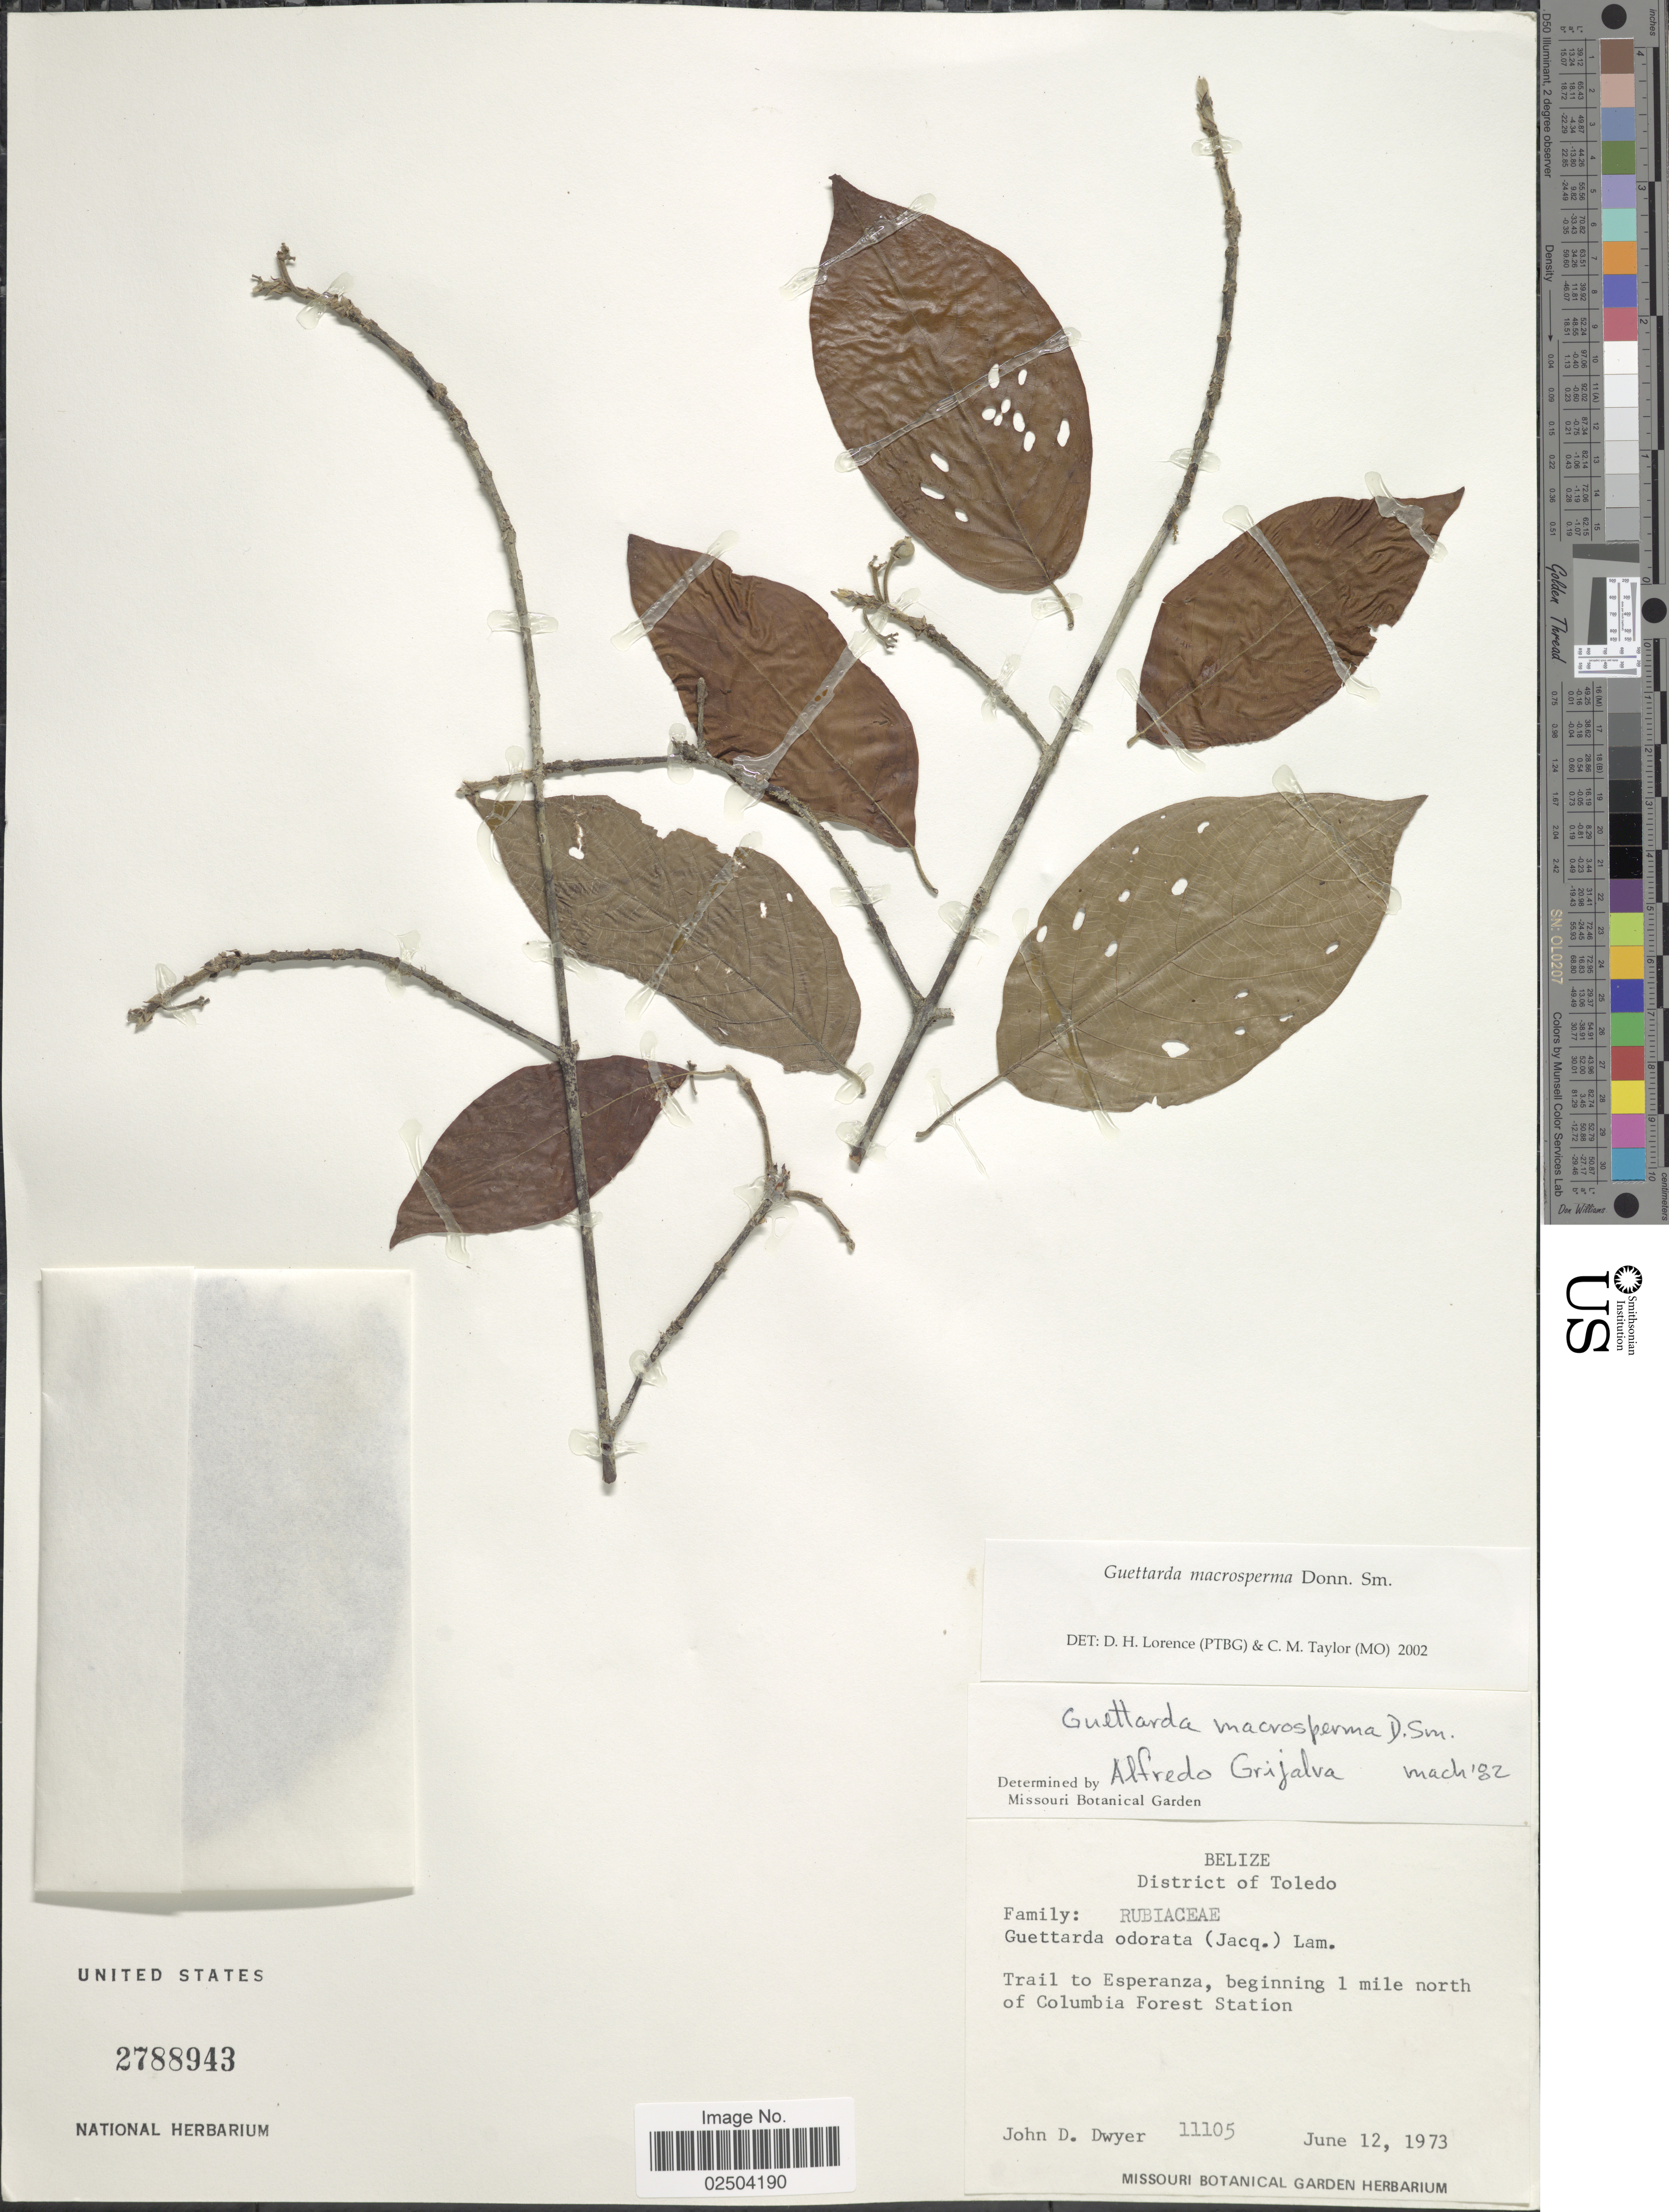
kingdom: Plantae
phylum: Tracheophyta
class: Magnoliopsida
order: Gentianales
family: Rubiaceae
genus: Guettarda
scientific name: Guettarda macrosperma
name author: Donn. Sm.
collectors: J. D. Dwyer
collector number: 11105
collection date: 1973-06-12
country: Belize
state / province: Toledo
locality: District of Toledo. Trail to Esperanza, beginning 1 mile north of Colombia Forest Station.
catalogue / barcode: US 2788943